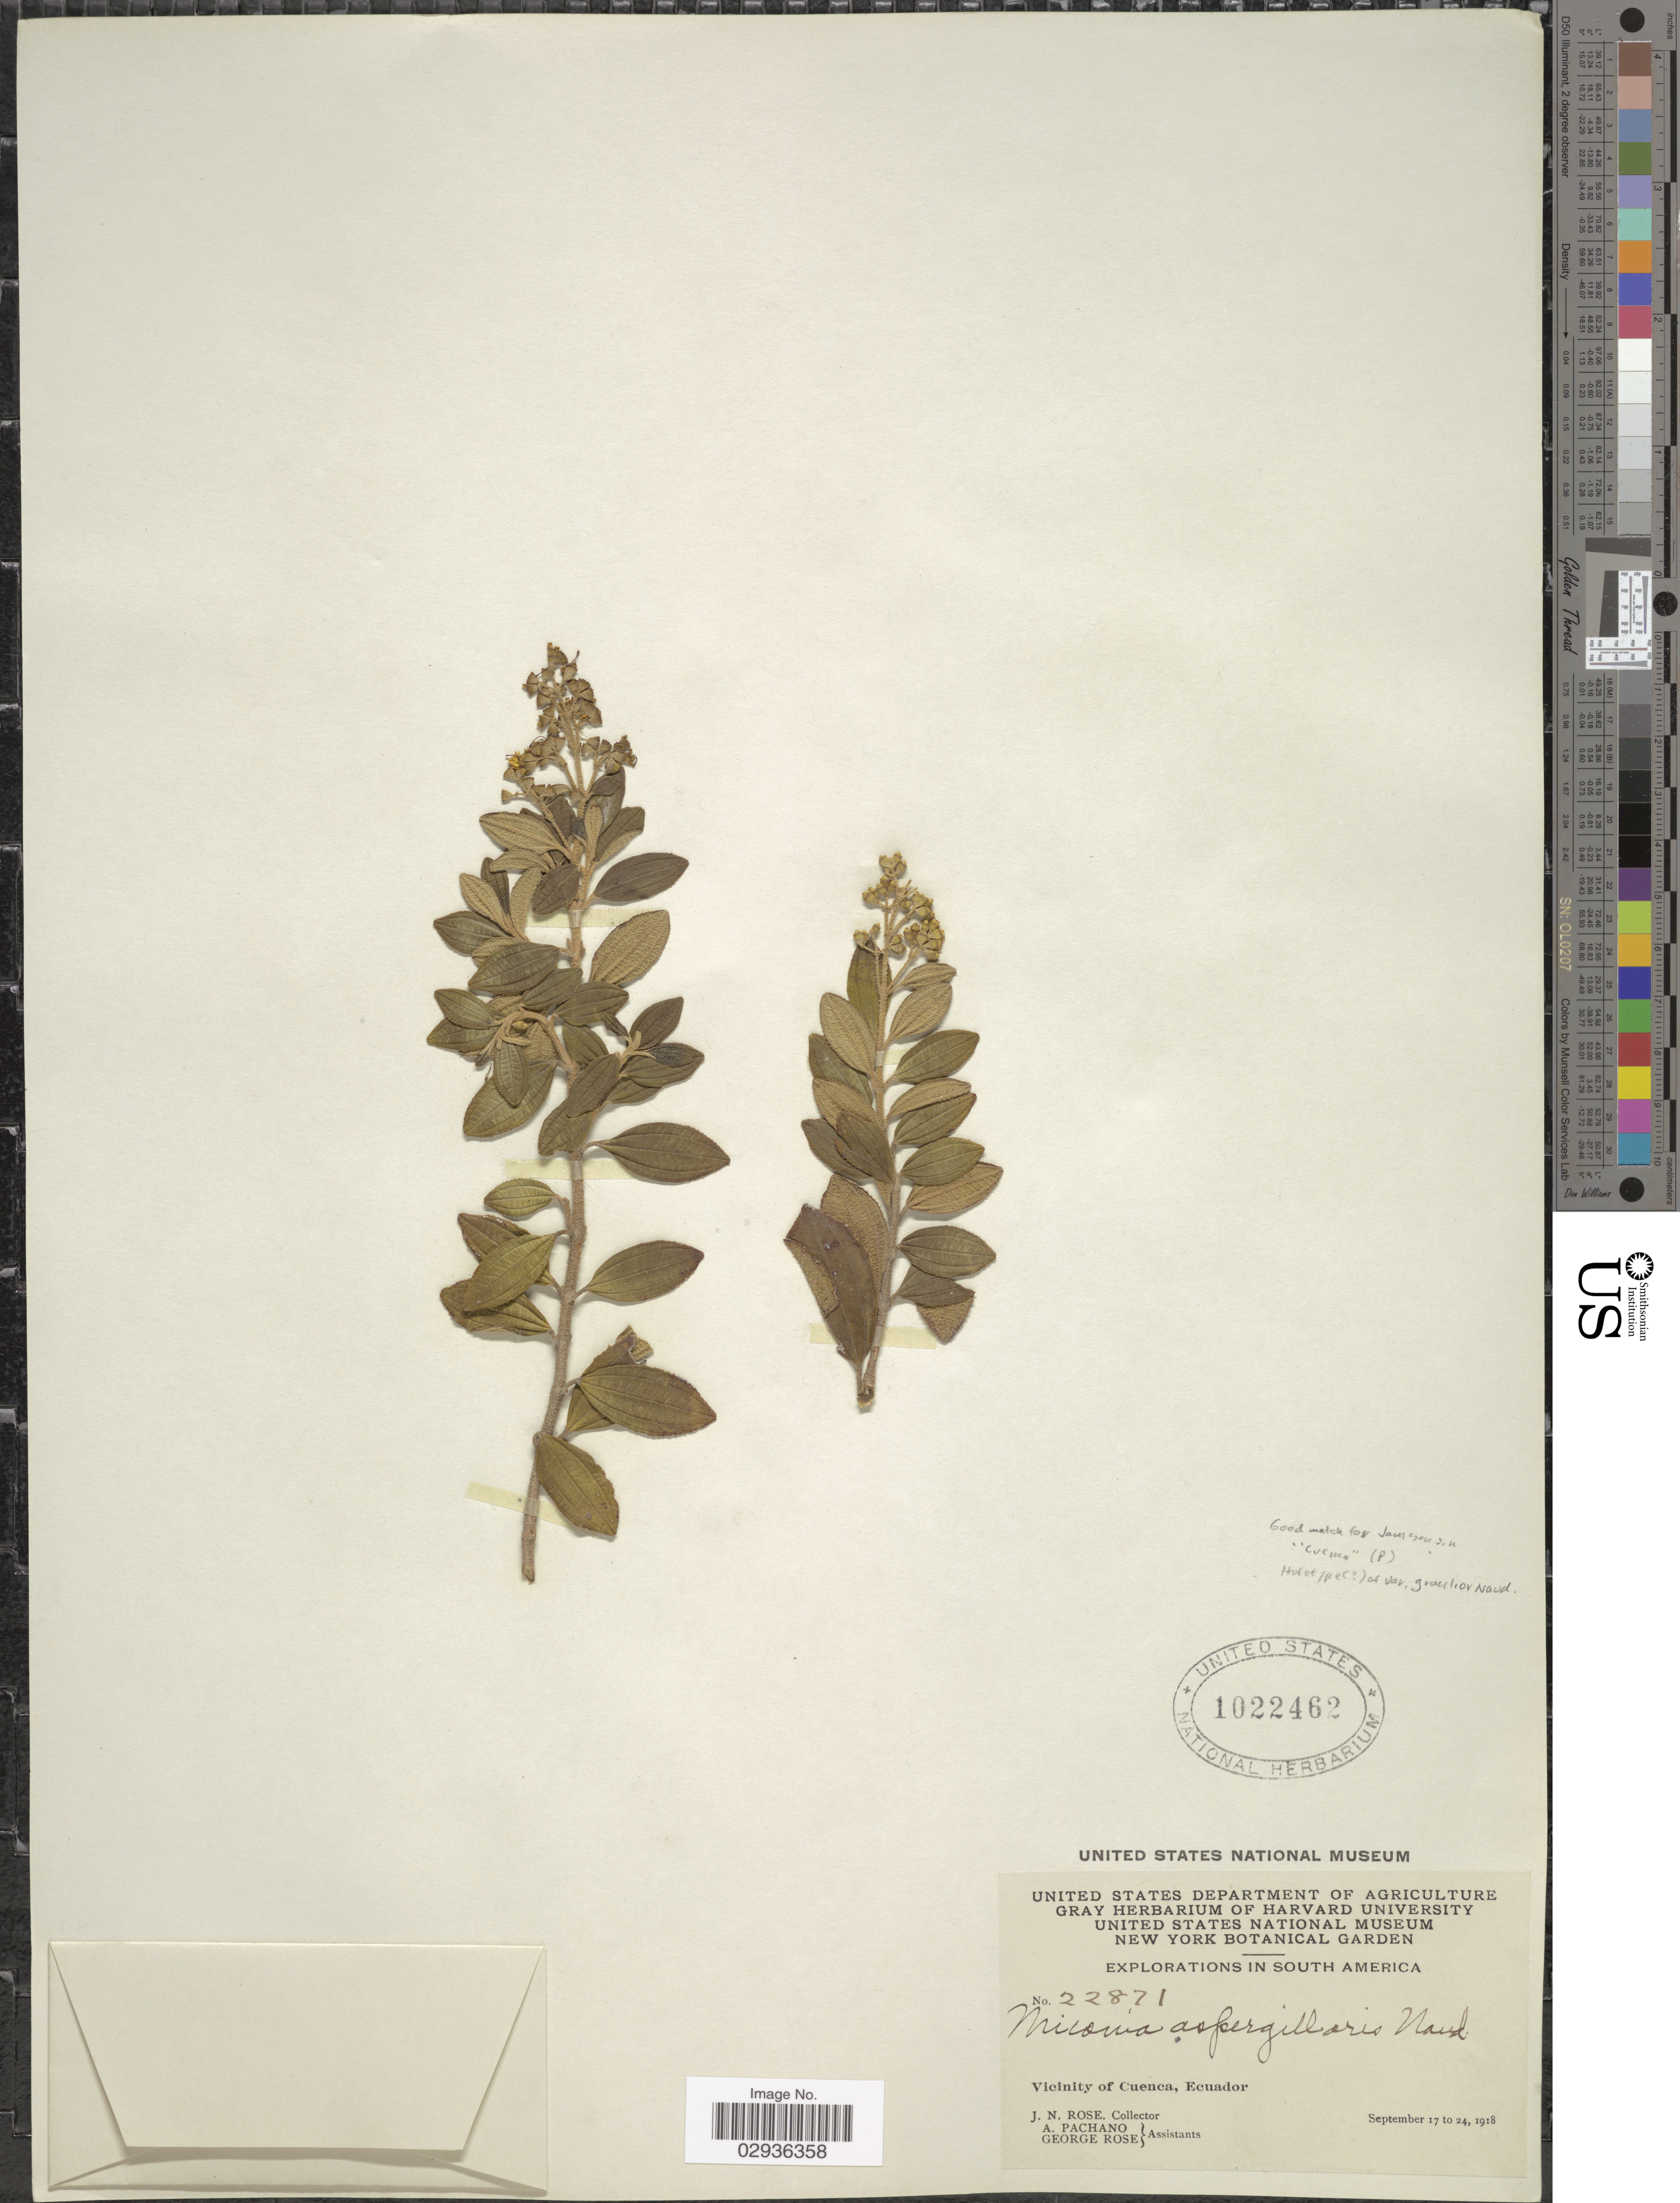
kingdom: Plantae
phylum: Tracheophyta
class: Magnoliopsida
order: Myrtales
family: Melastomataceae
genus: Miconia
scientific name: Miconia aspergillaris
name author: (Bonpl.) Naudin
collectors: J. N. Rose, A. Pachano & G. Rose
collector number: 22871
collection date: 1918-09-17/1918-09-24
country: Ecuador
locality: Vicinity of Cuenca.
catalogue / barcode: US 1022462